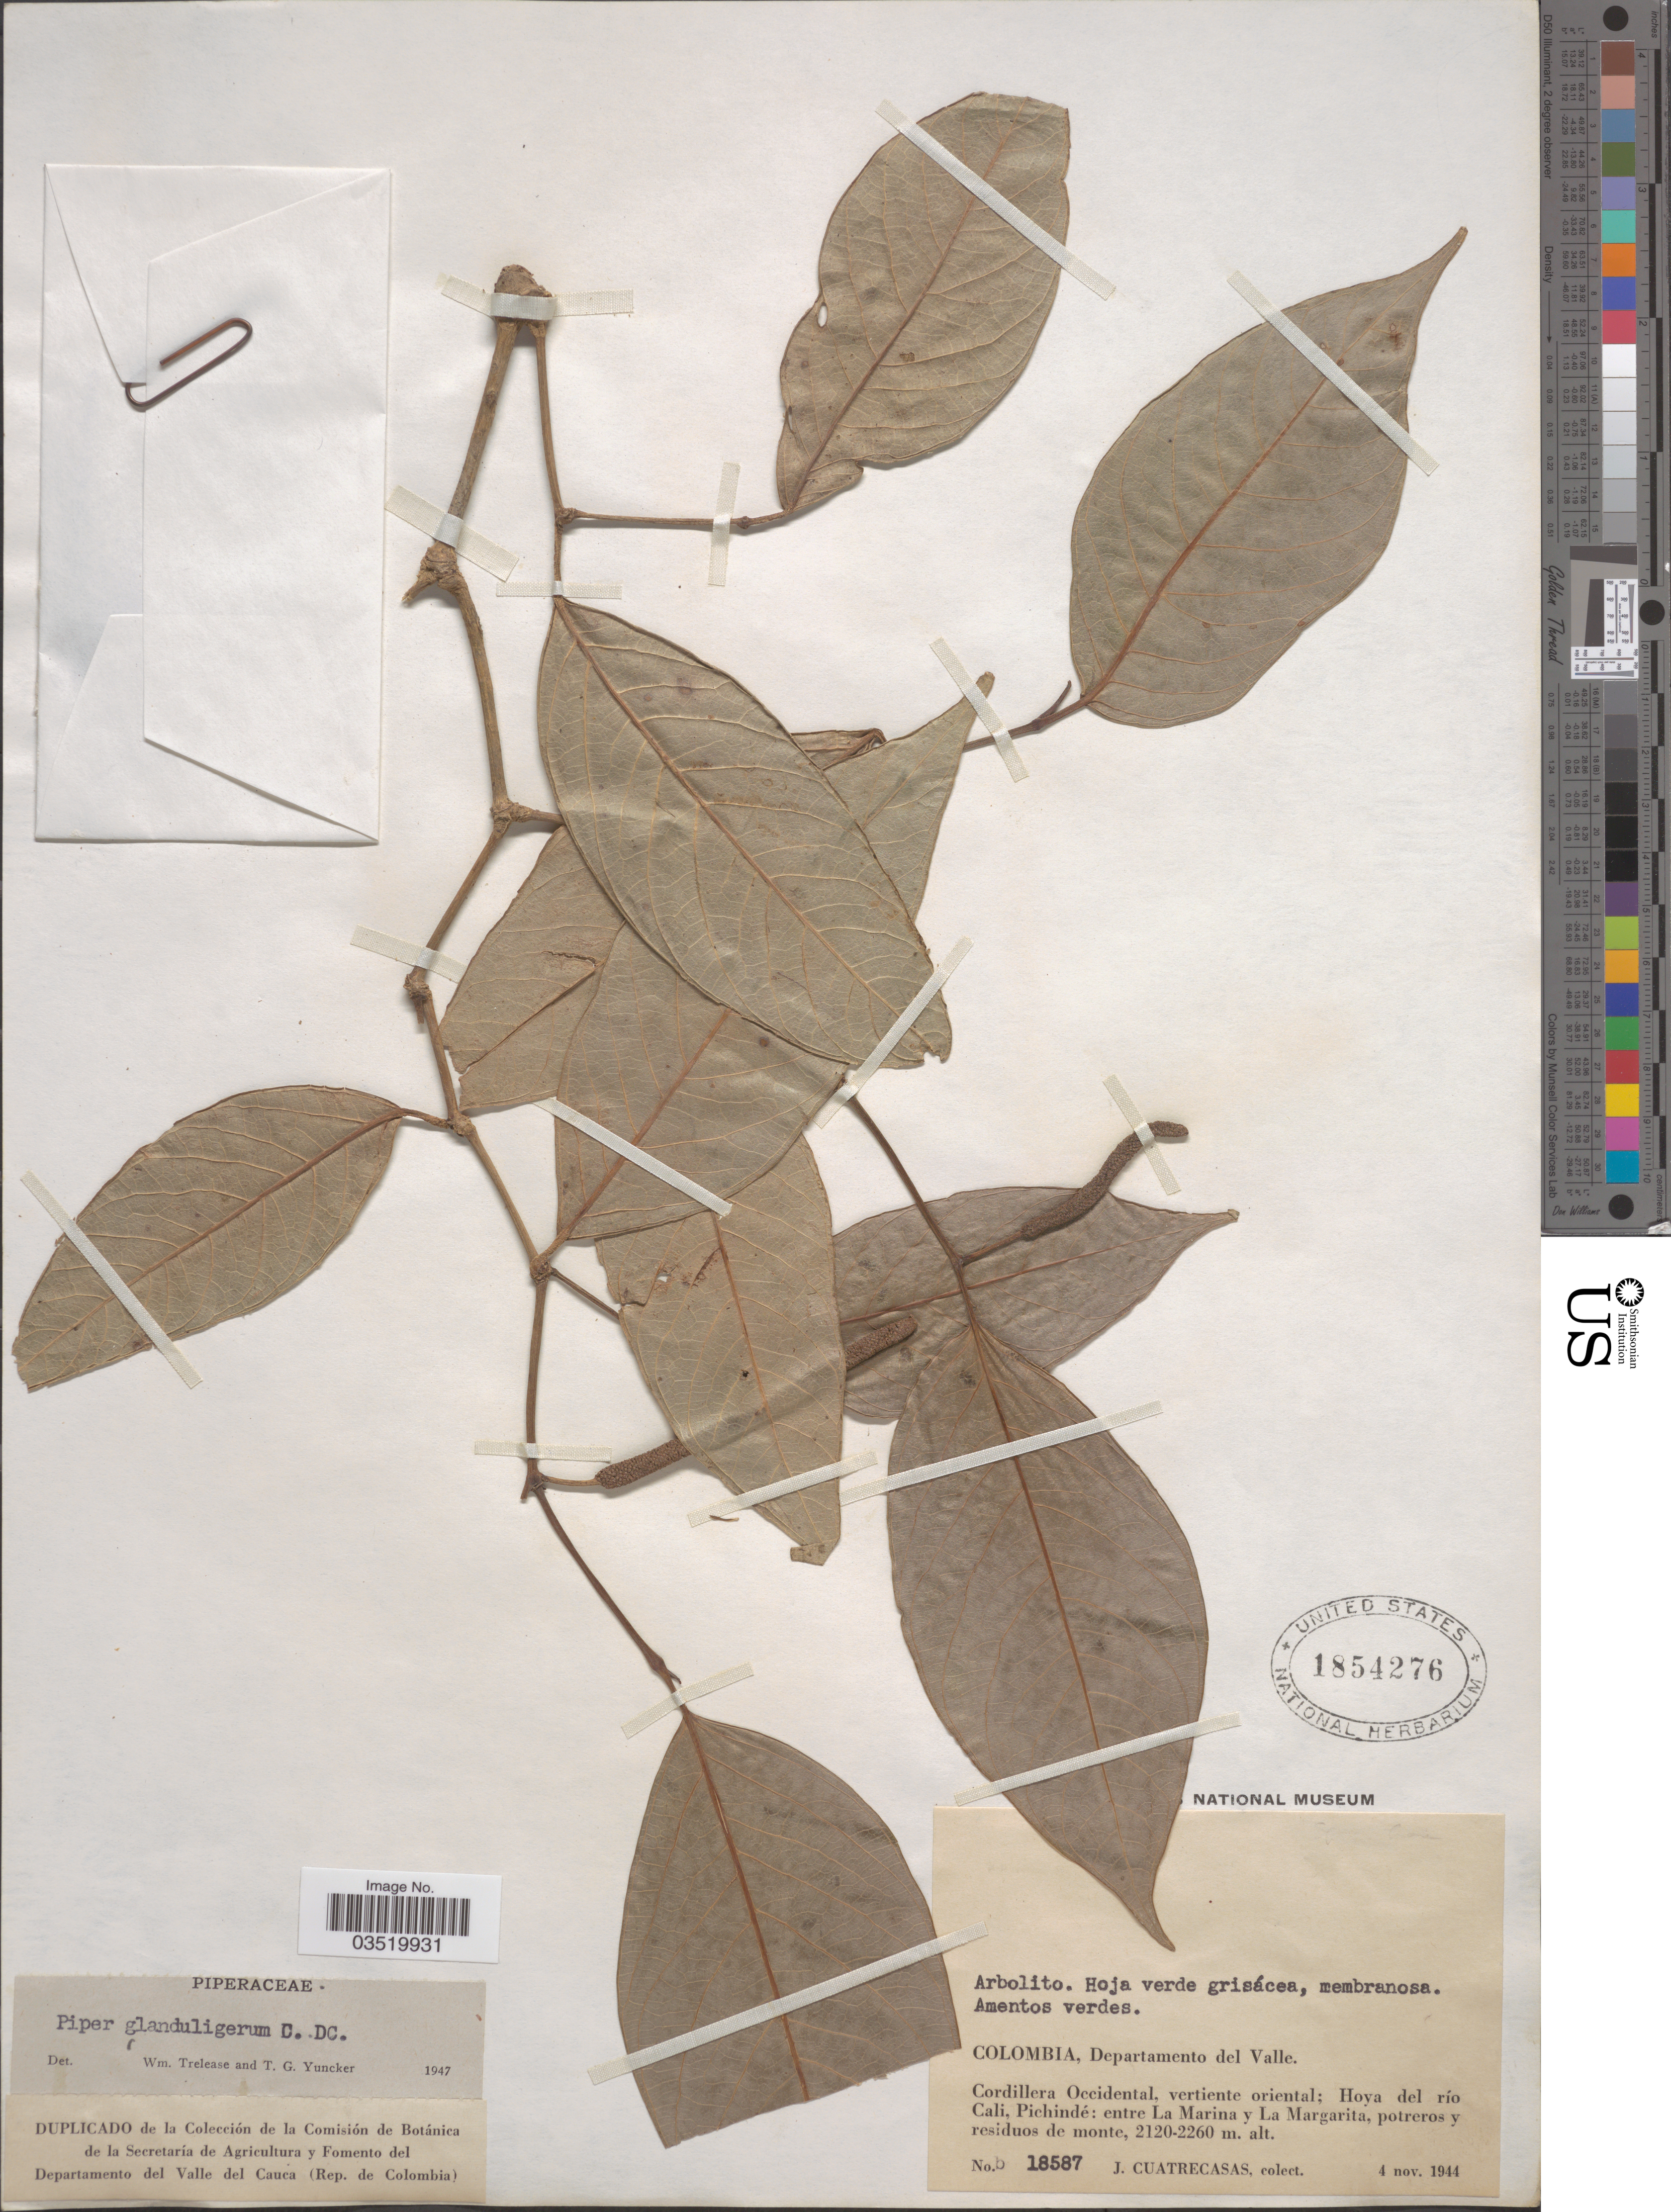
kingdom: Plantae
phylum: Tracheophyta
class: Magnoliopsida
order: Piperales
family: Piperaceae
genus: Piper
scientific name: Piper glanduligerum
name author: C. DC.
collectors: J. Cuatrecasas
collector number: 18587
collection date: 1944-11-04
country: Colombia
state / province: Valle del Cauca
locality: Departamento del Valle. Cordillera Occidental, vertiente oriental; Hoya del río Cali, Pichindé: entre La Marina y La Margarita, potreros y residuos de monte.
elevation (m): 2120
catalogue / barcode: US 1854276